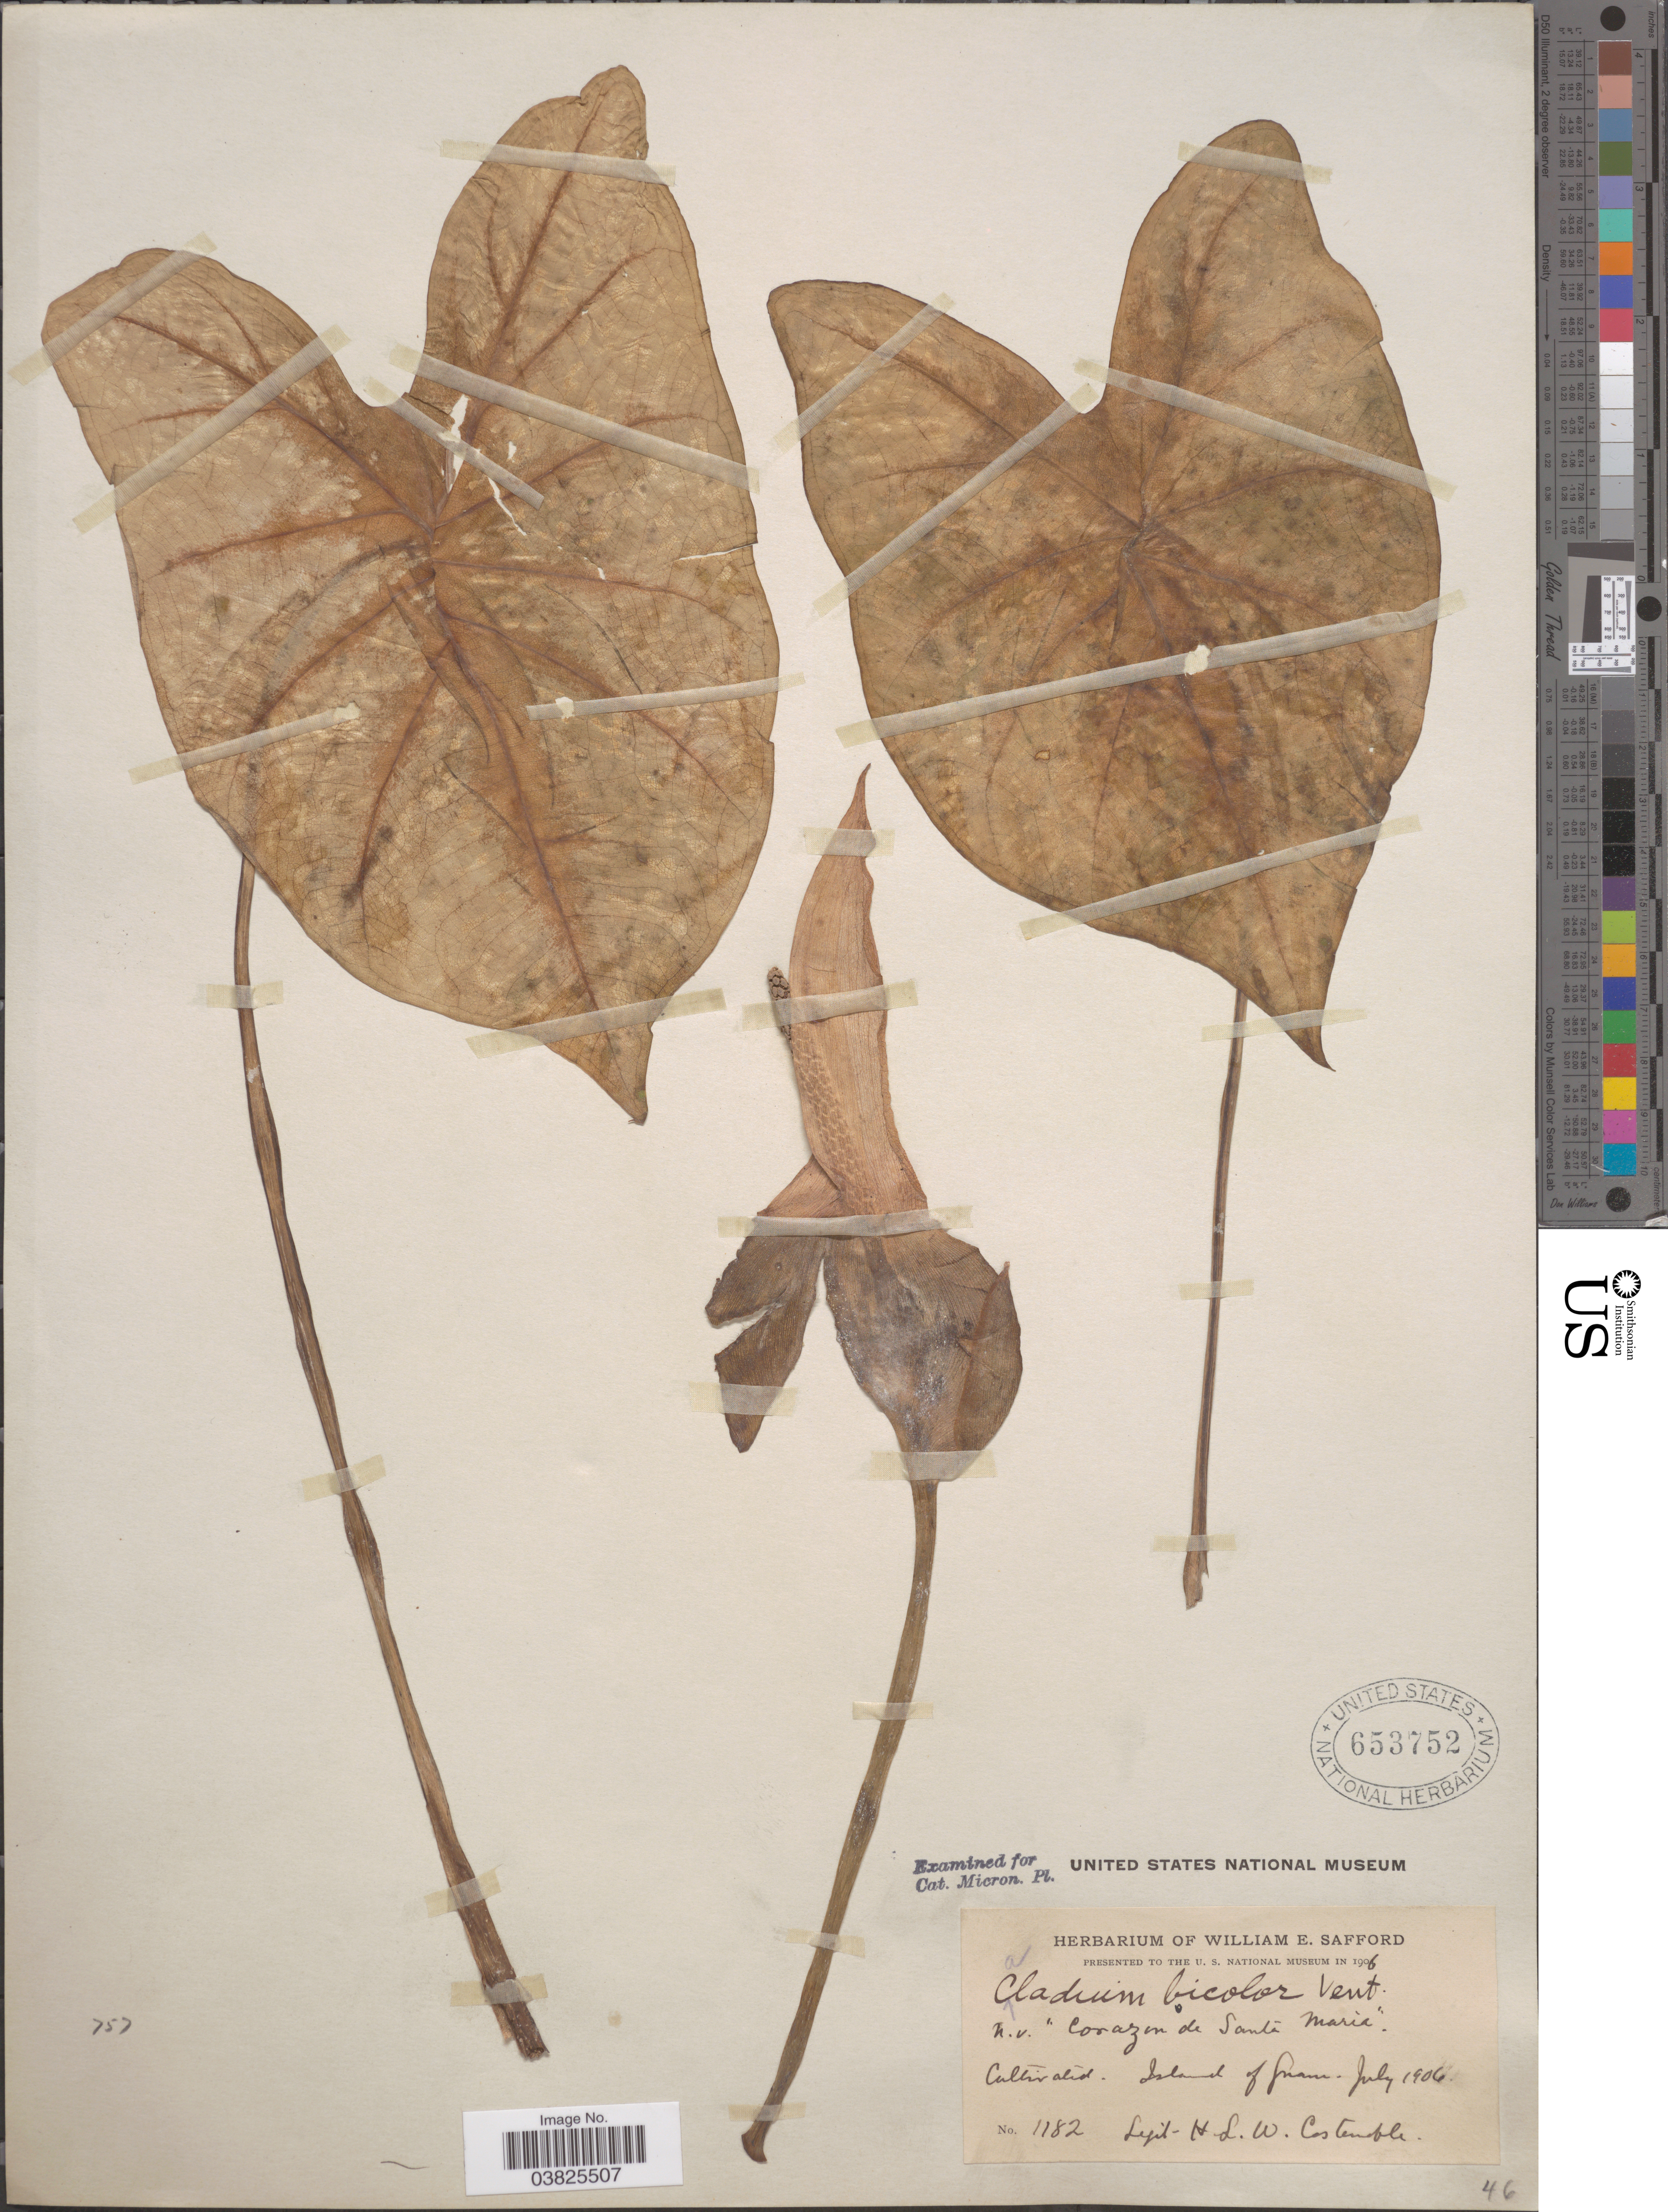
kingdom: Plantae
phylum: Tracheophyta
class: Liliopsida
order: Alismatales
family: Araceae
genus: Caladium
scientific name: Caladium bicolor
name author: (Aiton) Vent.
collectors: H. Costenoble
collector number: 1182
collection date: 1906-07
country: Guam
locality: Island of Guam.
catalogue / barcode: US 653752